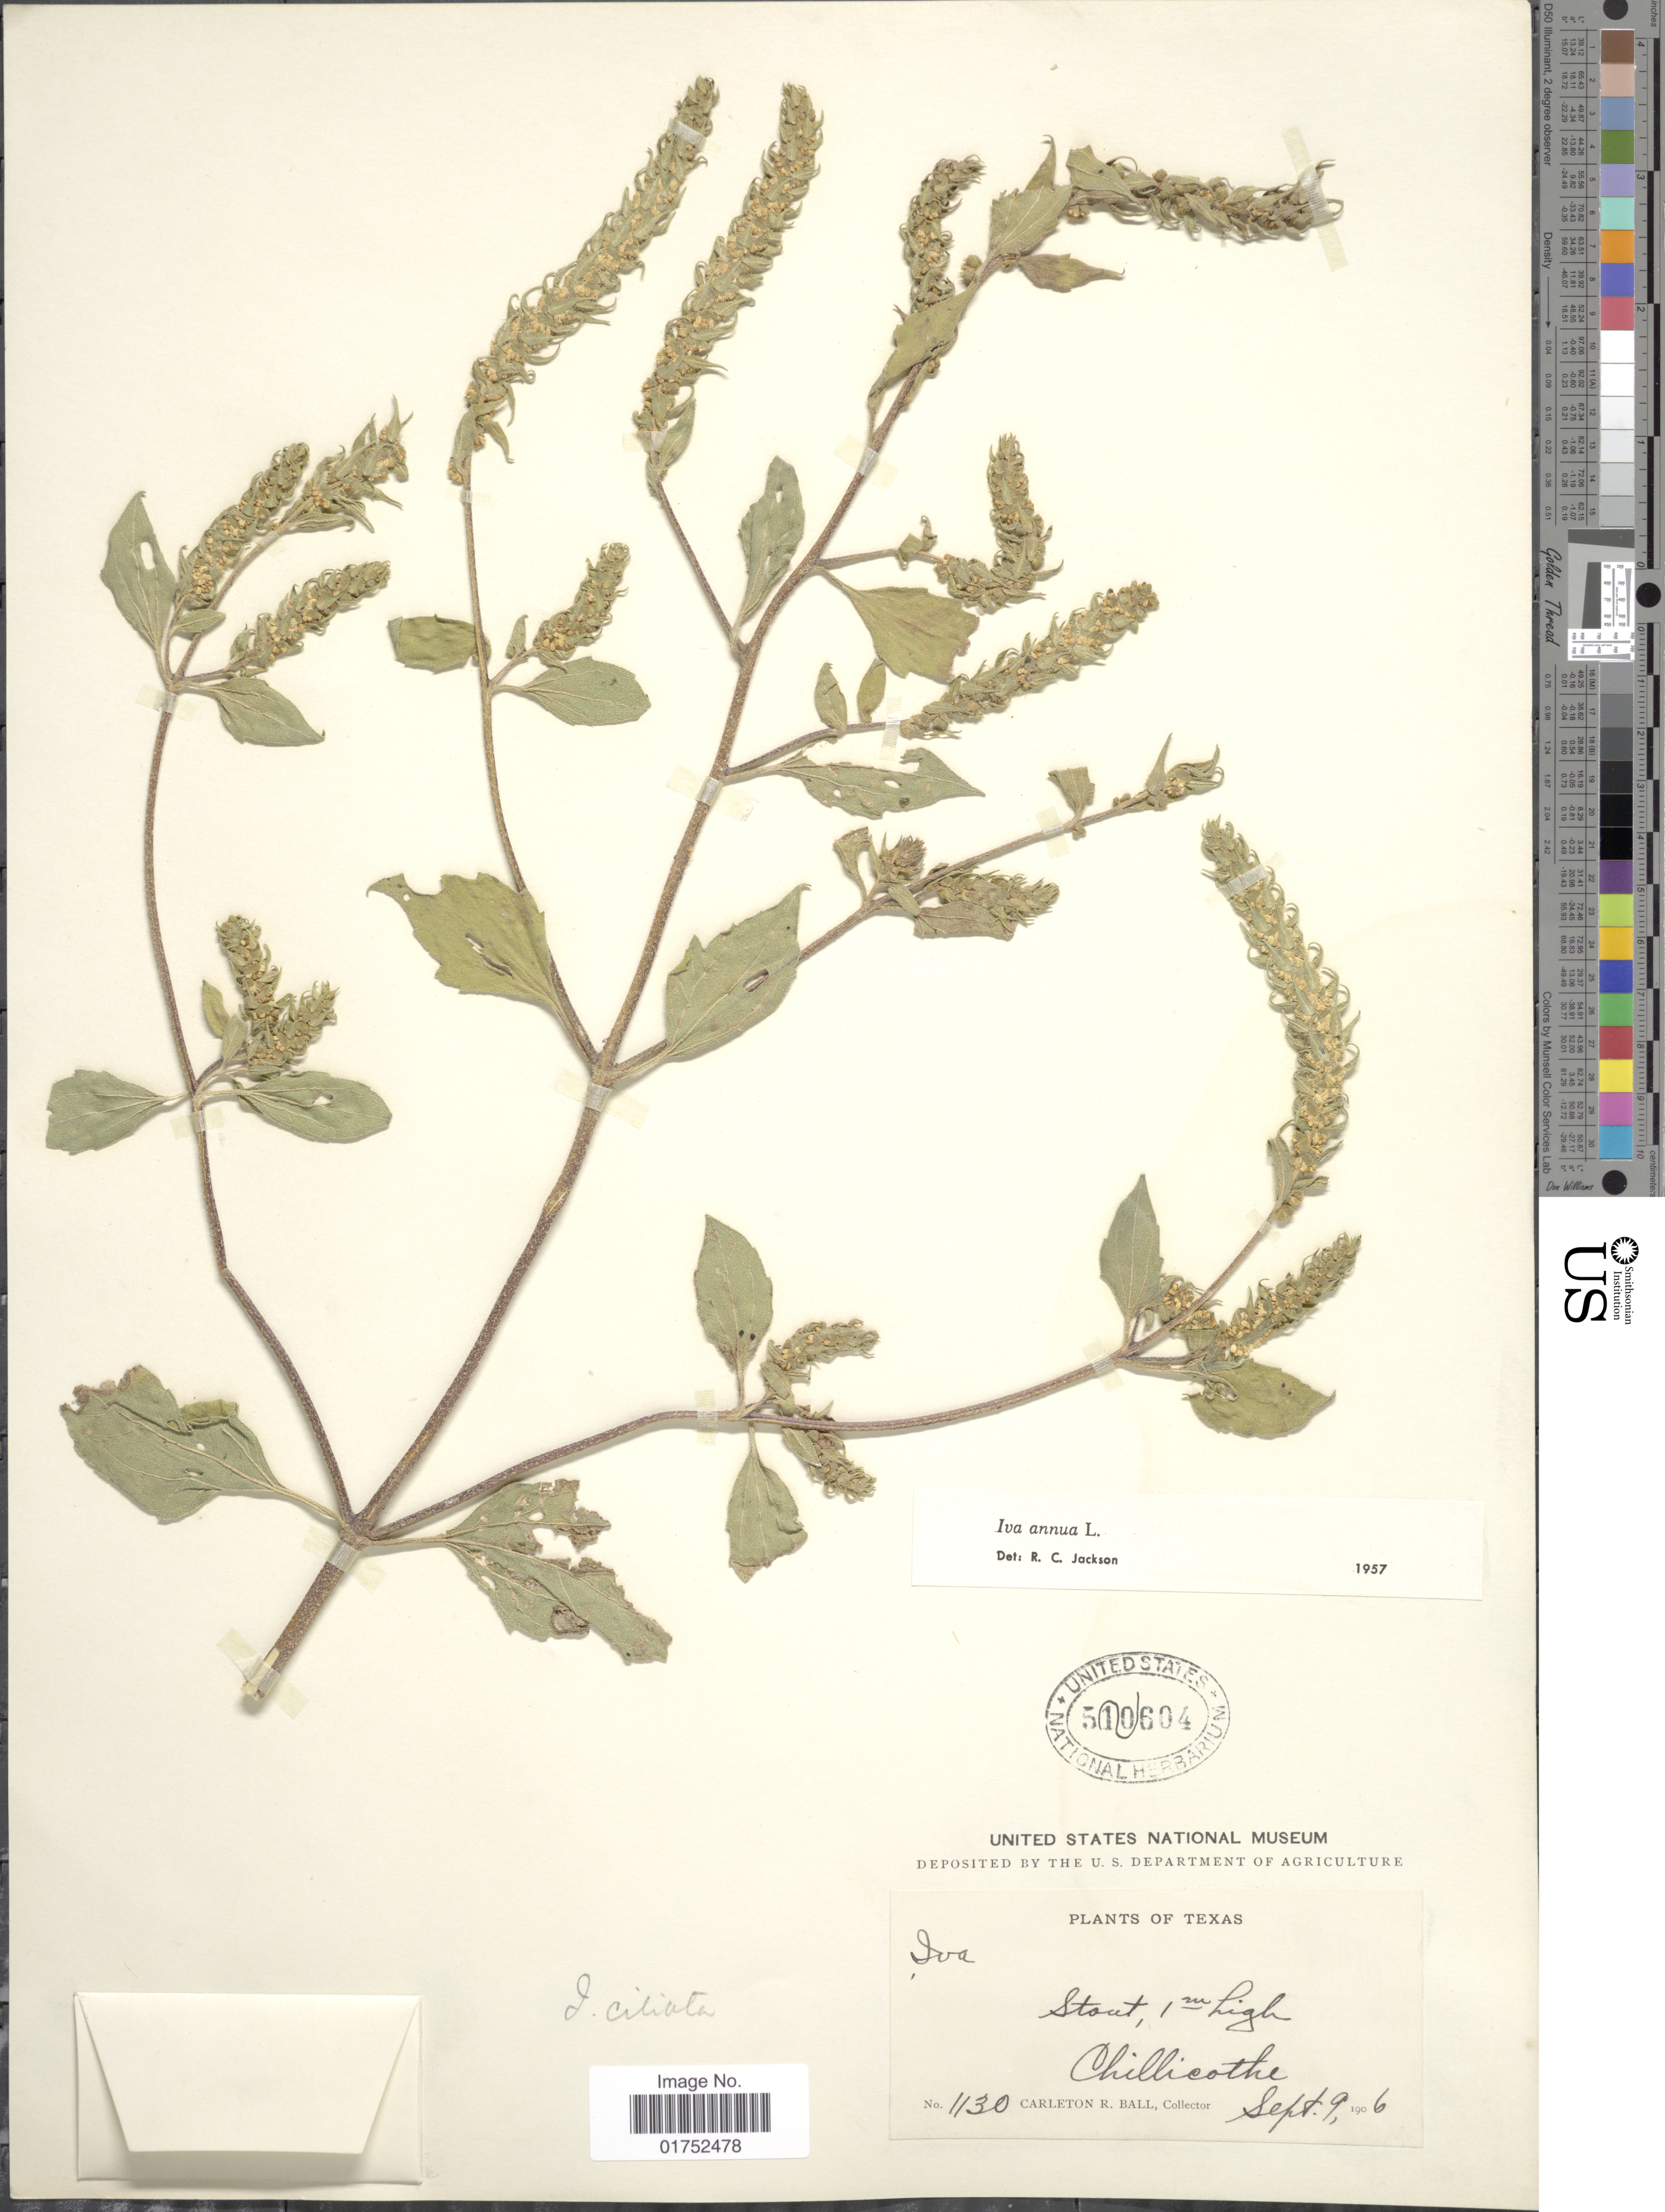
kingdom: Plantae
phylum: Tracheophyta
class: Magnoliopsida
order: Asterales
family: Asteraceae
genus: Iva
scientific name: Iva annua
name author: L.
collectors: C. R. Ball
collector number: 1130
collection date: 1906-09-09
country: United States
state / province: Texas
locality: Chillicothe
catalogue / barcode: US 510604